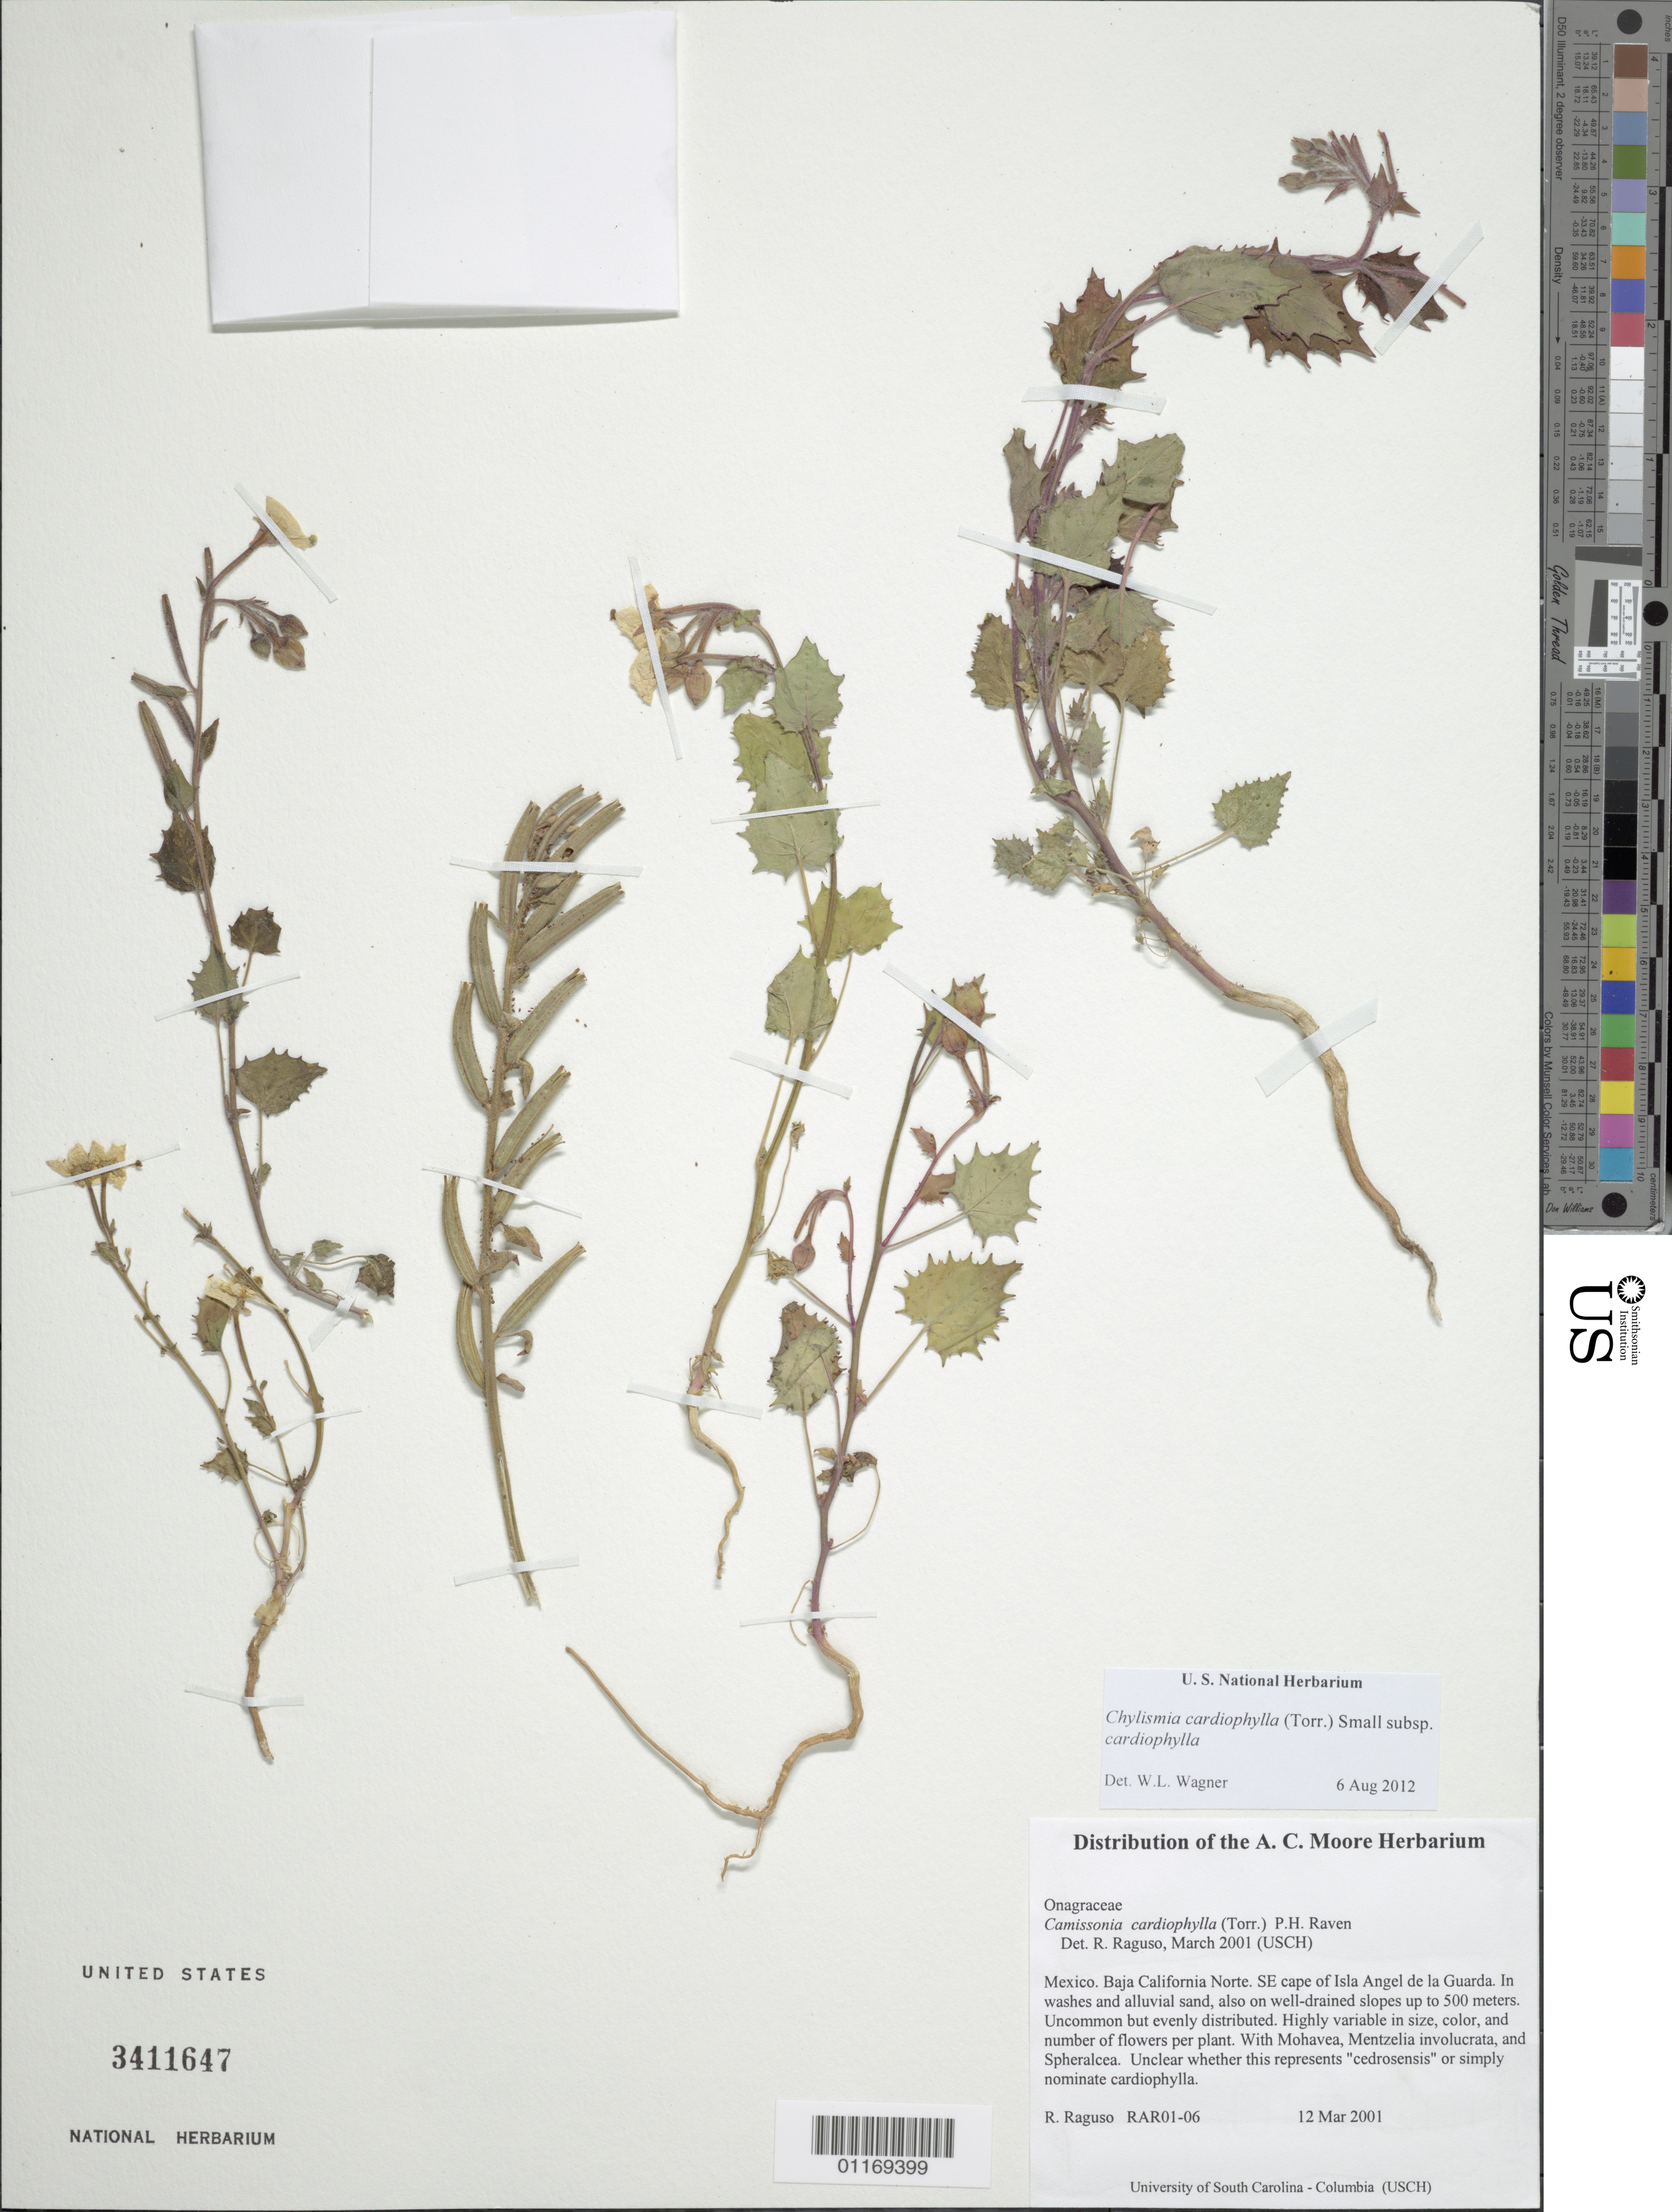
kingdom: Plantae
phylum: Tracheophyta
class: Magnoliopsida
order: Myrtales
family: Onagraceae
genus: Chylismia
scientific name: Chylismia cardiophylla subsp. cardiophylla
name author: (Torr.) Small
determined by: Wagner, W. L., (BOT), Smithsonian Institution - National Museum of Natural History (UNITED STATES)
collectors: R. Raguso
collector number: RAR01-06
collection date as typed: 12 Mar 2001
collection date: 2001-03-12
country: Mexico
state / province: Baja California Norte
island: Angel de La Guarda Island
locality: SE cape of Isla Angel de la Guarda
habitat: In washes and alluvial sand, also on well-drained slopes up to 500 meters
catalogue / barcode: US 3411647